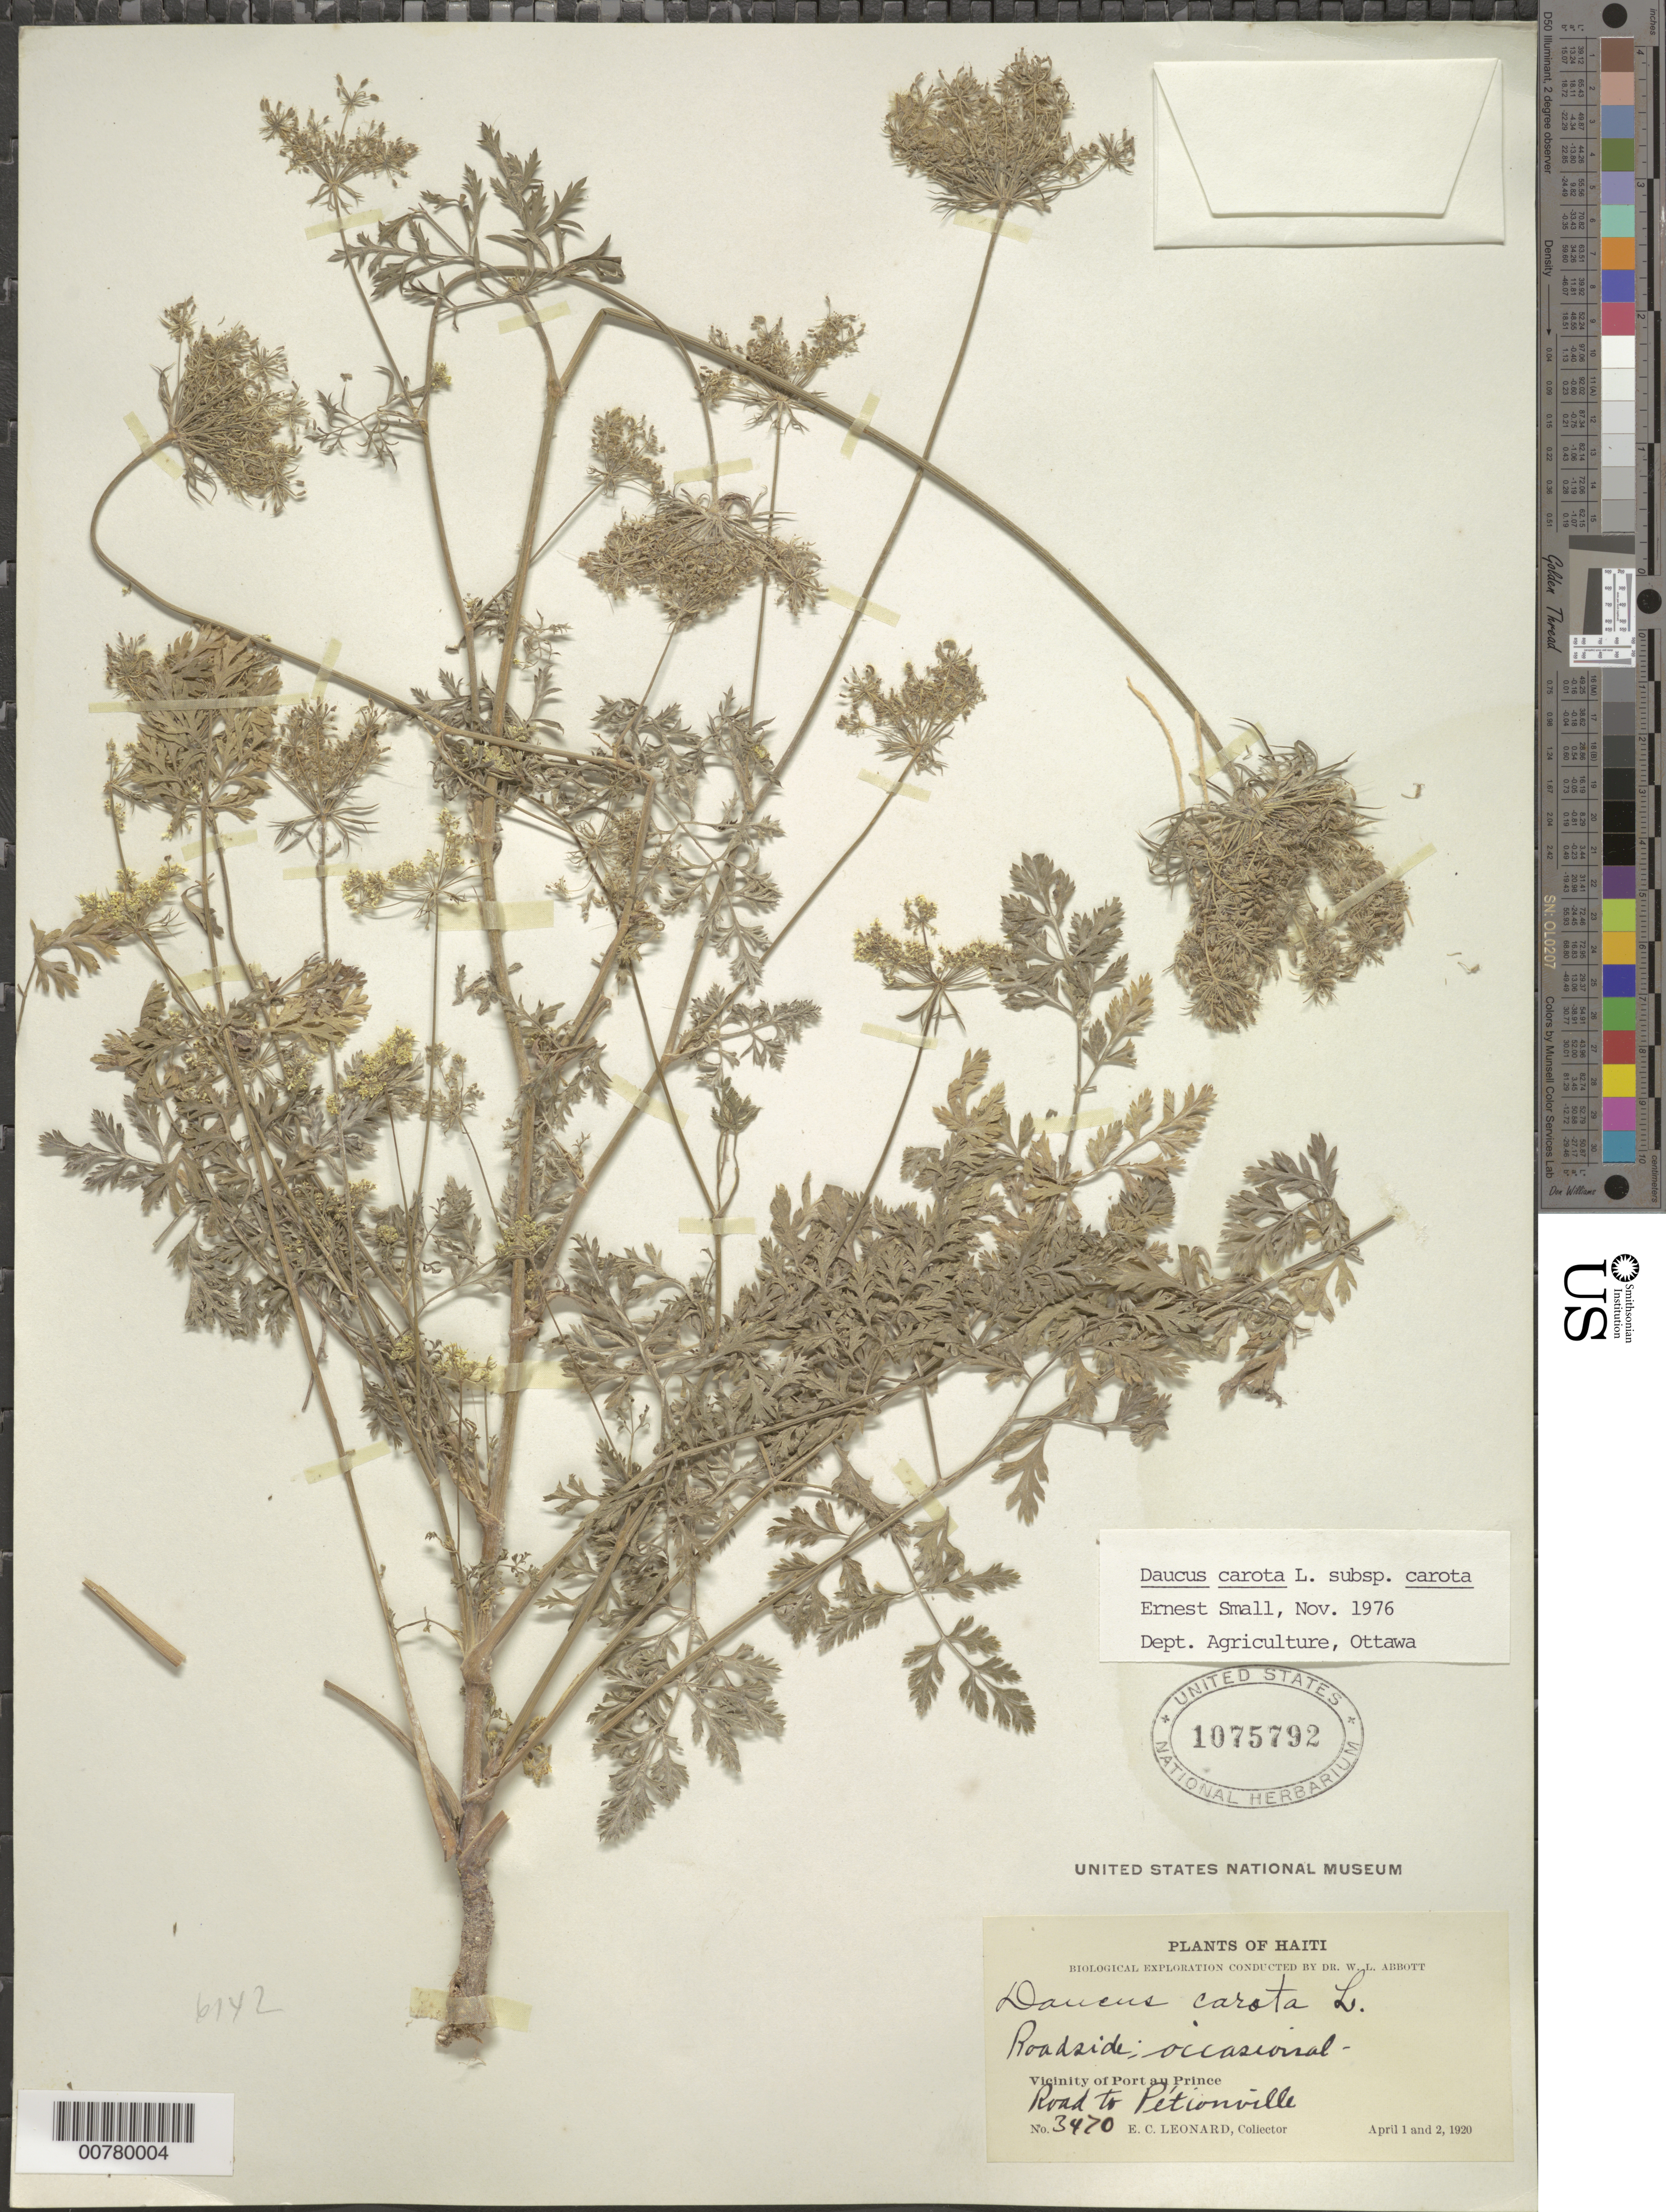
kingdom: Plantae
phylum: Tracheophyta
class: Magnoliopsida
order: Apiales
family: Apiaceae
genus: Daucus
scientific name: Daucus carota subsp. carota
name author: L.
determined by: Small, Ernest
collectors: E. C. Leonard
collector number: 3470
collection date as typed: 01 Apr 1920 and 02 Apr 1920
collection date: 1920-04-01,1920-04-02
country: Haiti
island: Hispaniola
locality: Vicinity of Port au Prince, road to Pétionville.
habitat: Roadside.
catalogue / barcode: US 1075792